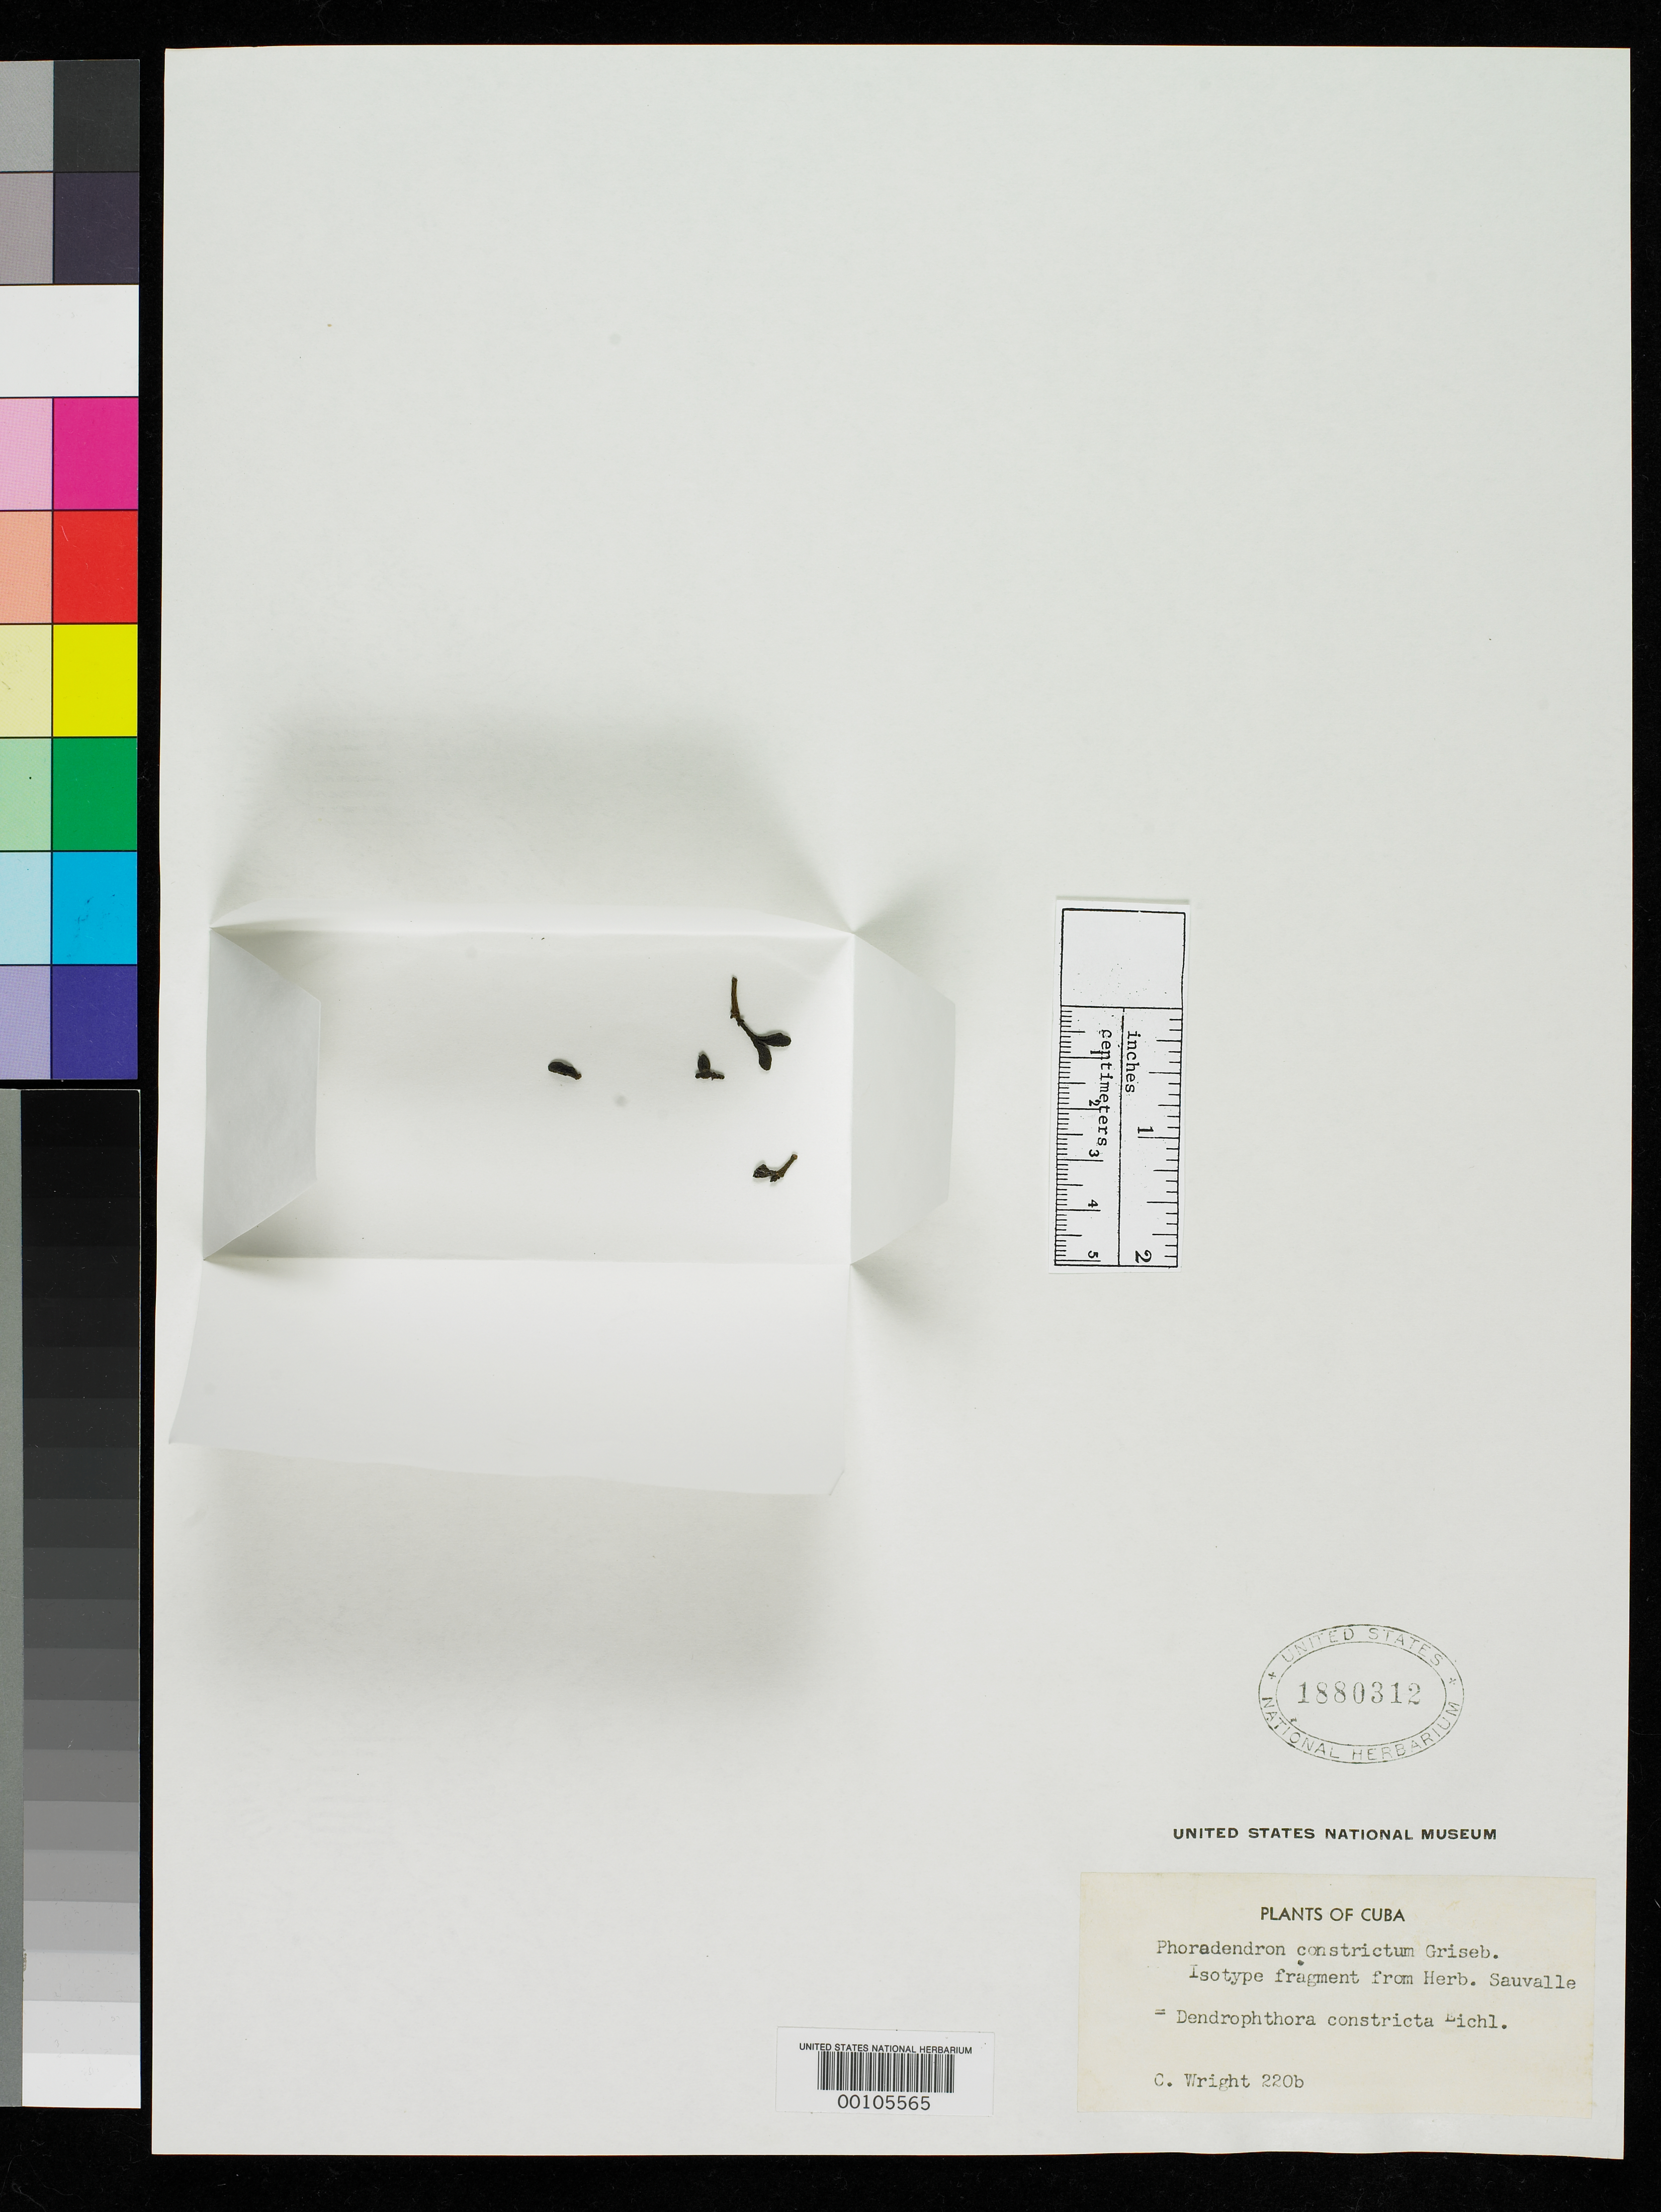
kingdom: Plantae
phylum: Tracheophyta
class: Magnoliopsida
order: Santalales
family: Viscaceae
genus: Phoradendron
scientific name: Phoradendron constrictum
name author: Griseb.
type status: Type Material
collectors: C. Wright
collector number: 220 b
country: Cuba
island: Greater Antilles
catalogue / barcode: US 1880312